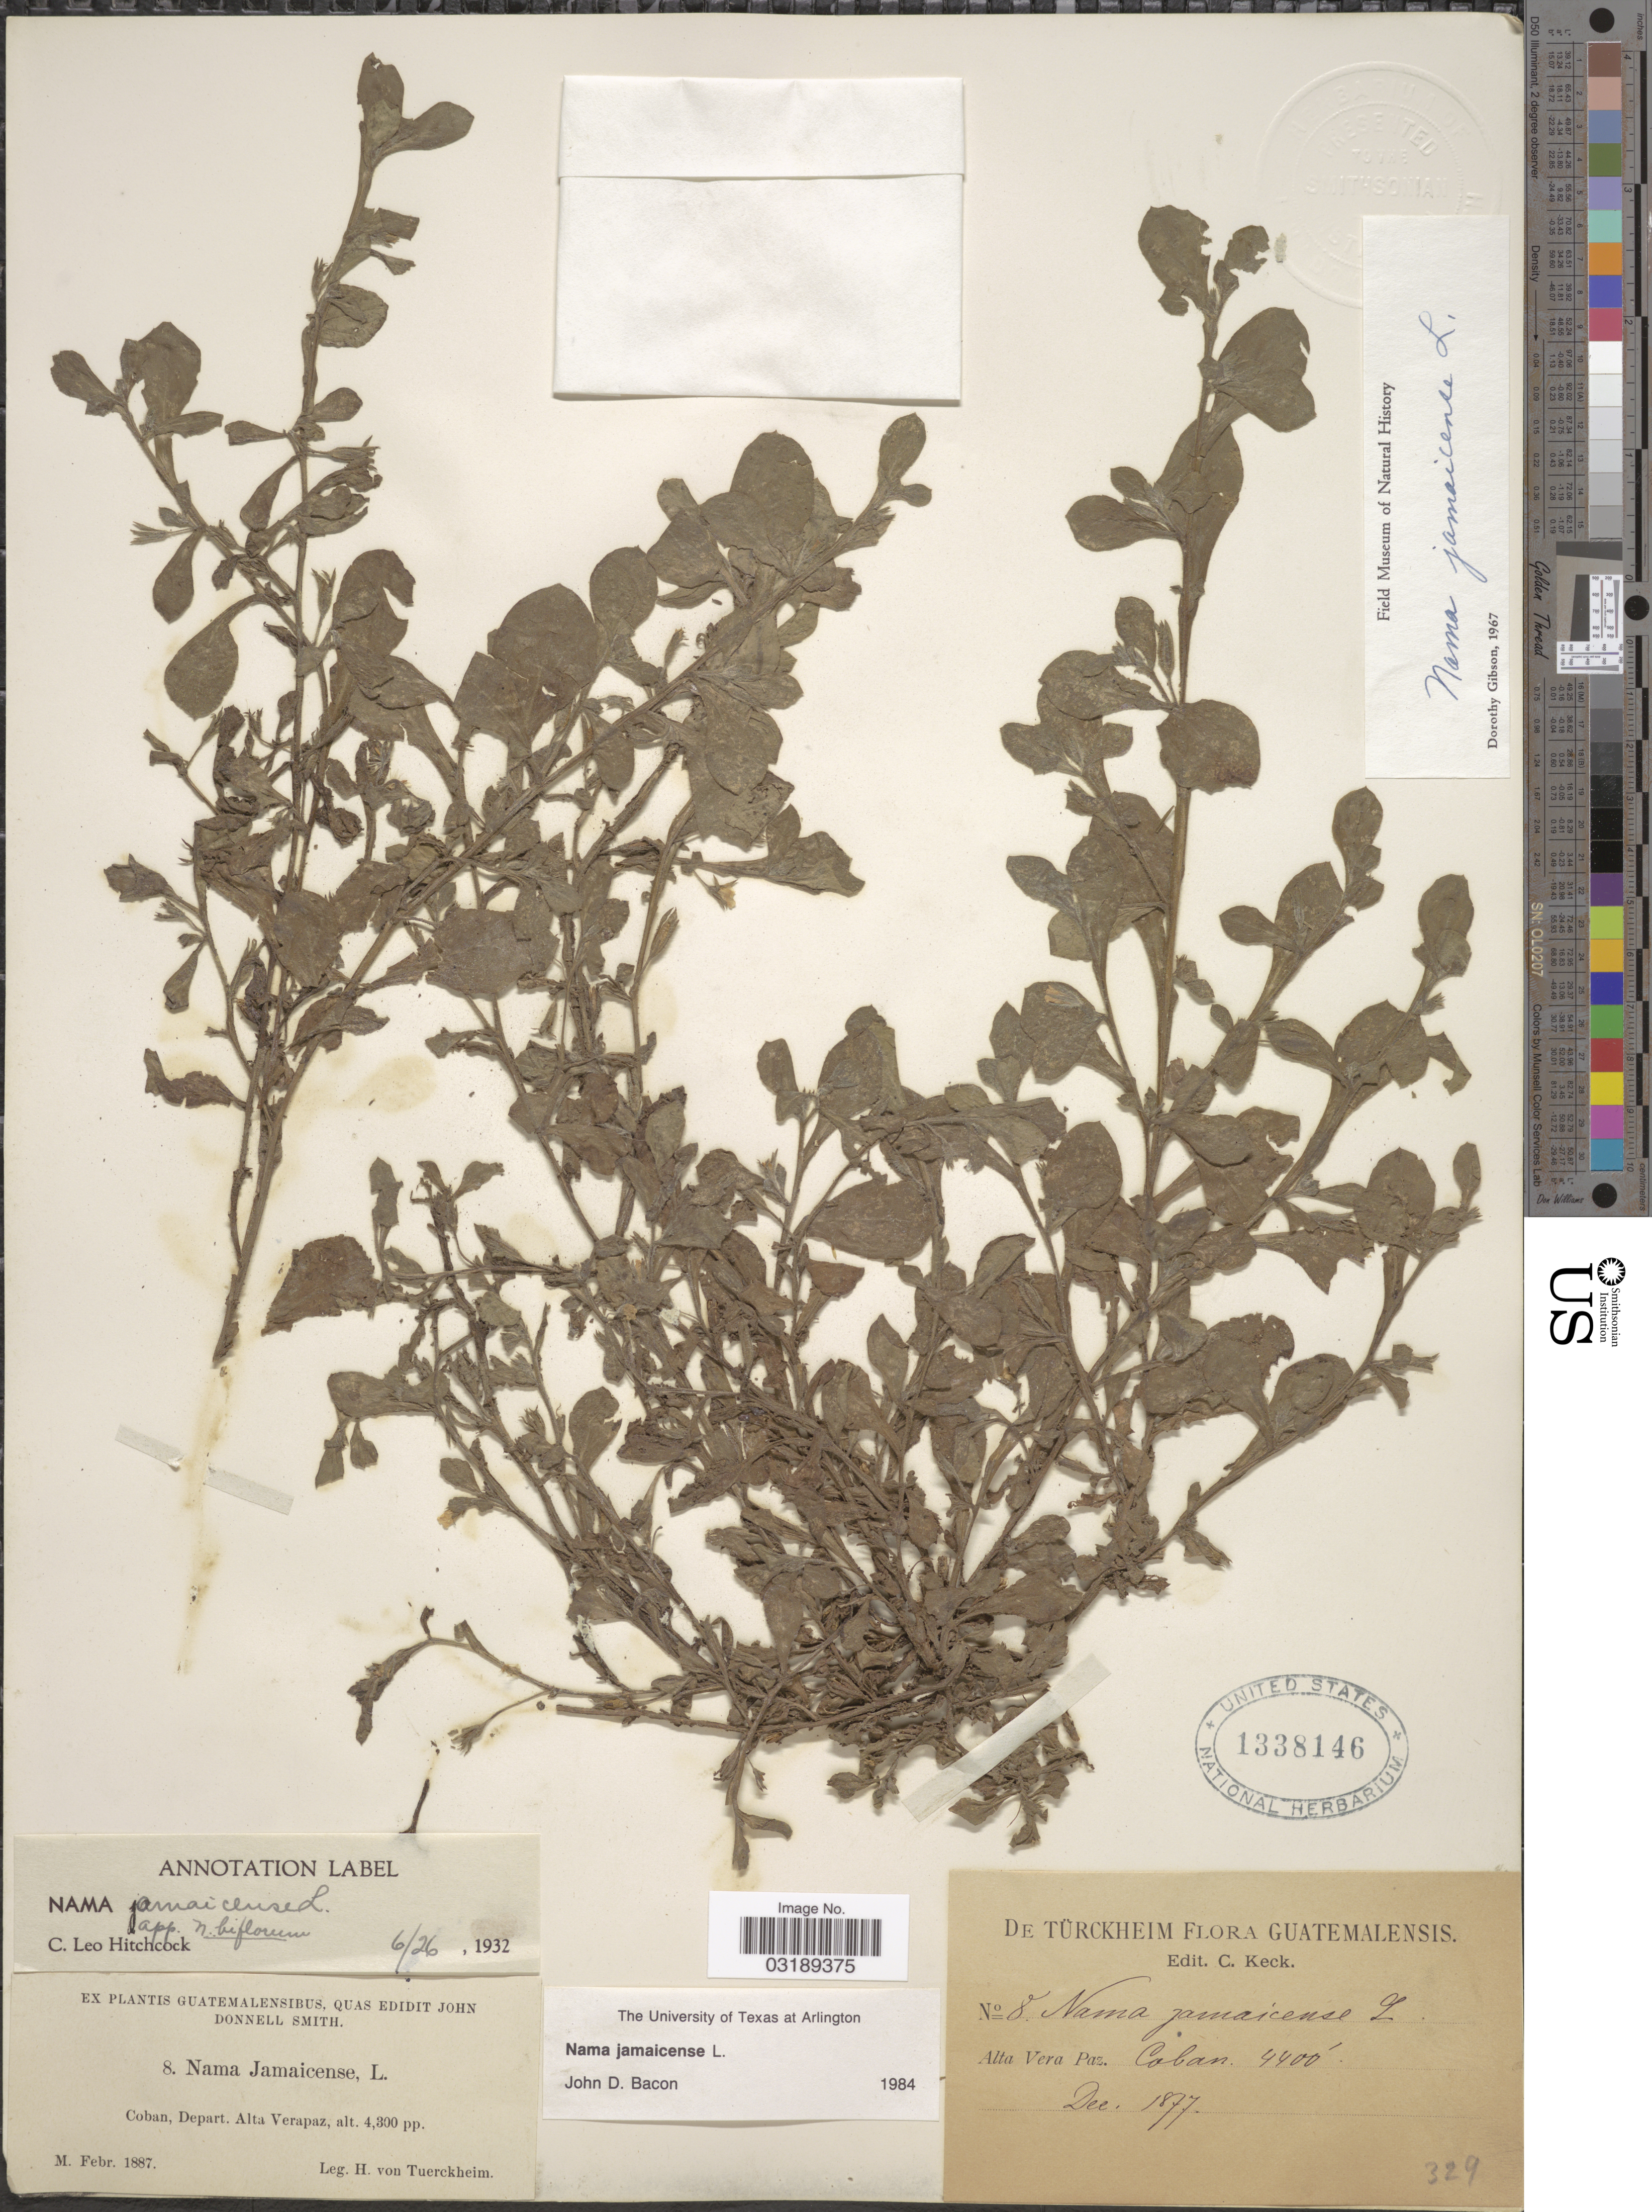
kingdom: Plantae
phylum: Tracheophyta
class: Magnoliopsida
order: Boraginales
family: Namaceae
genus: Nama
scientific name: Nama jamaicensis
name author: L.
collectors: H. von Türckheim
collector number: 8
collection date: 1877-12/1887-02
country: Guatemala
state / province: Alta Verapaz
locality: Coban, Depart. Alta Verapaz.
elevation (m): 1341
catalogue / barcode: US 1338146